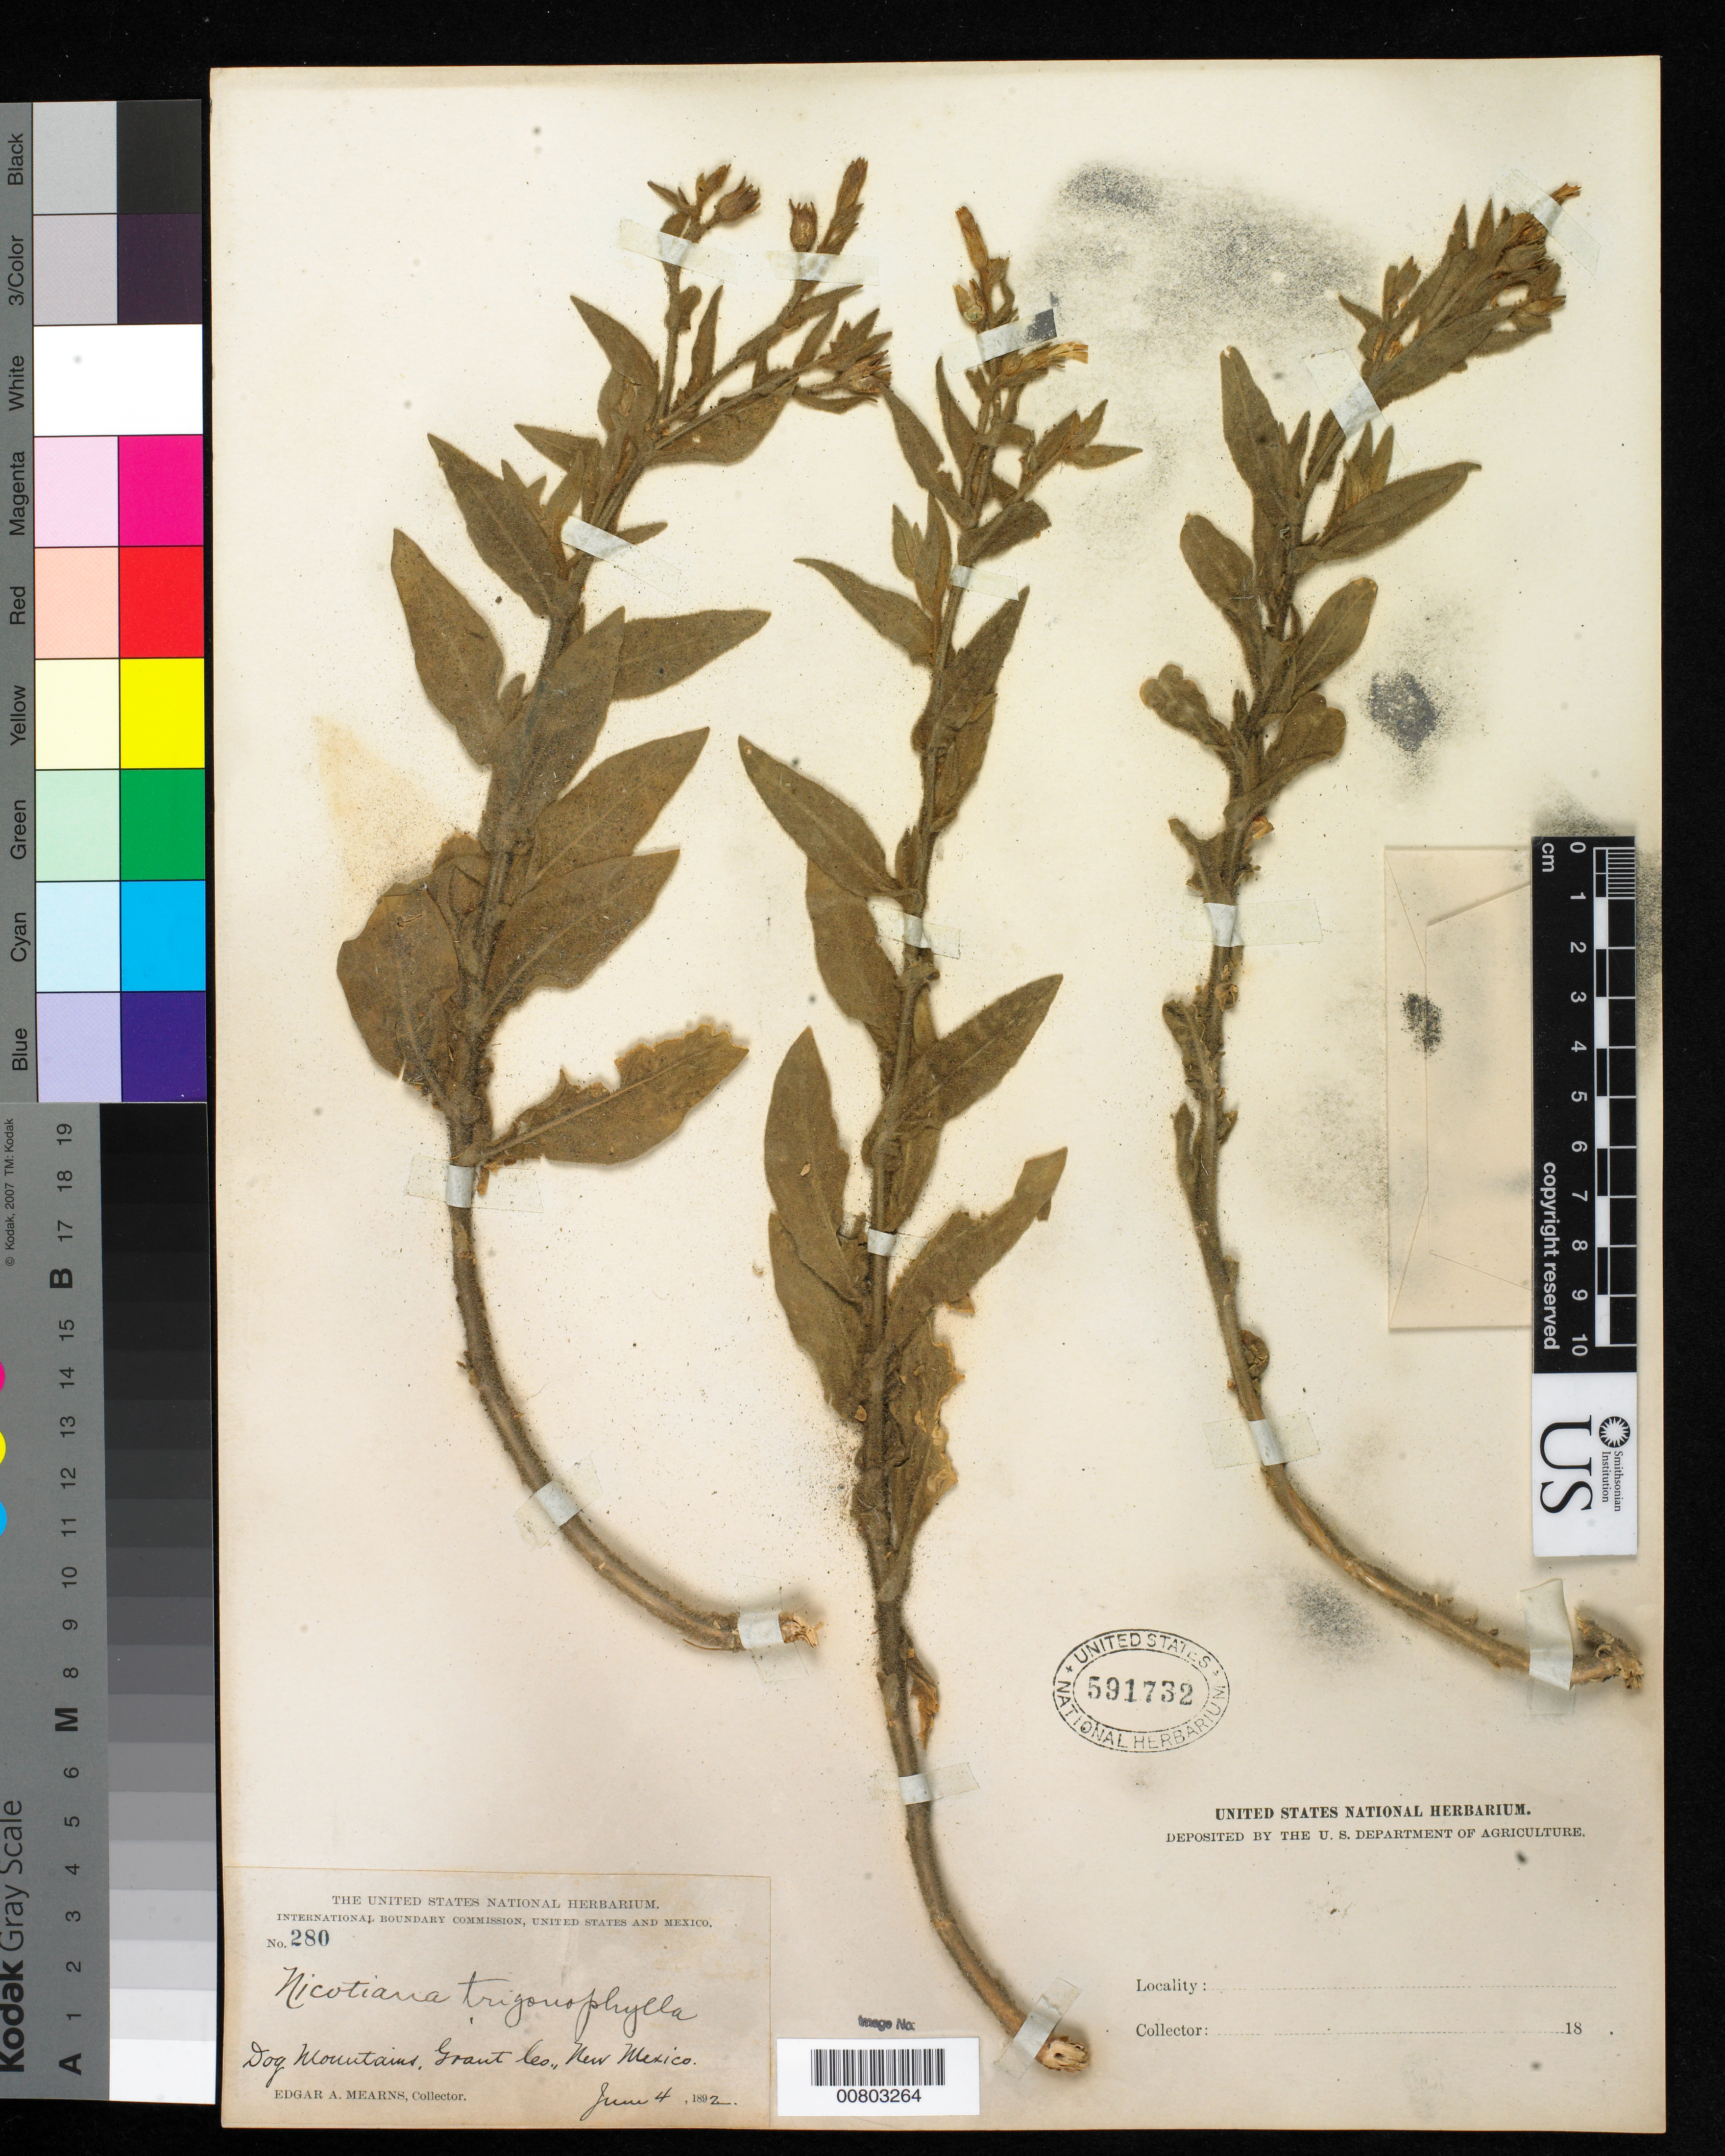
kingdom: Plantae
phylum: Tracheophyta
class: Magnoliopsida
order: Solanales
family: Solanaceae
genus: Nicotiana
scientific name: Nicotiana trigonophylla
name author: Dunal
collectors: E. A. Mearns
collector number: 280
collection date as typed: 02 Jun 1892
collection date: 1892-06-02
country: United States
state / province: New Mexico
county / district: Grant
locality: Dog Mountains, Grant County, New Mexico.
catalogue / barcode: US 591732